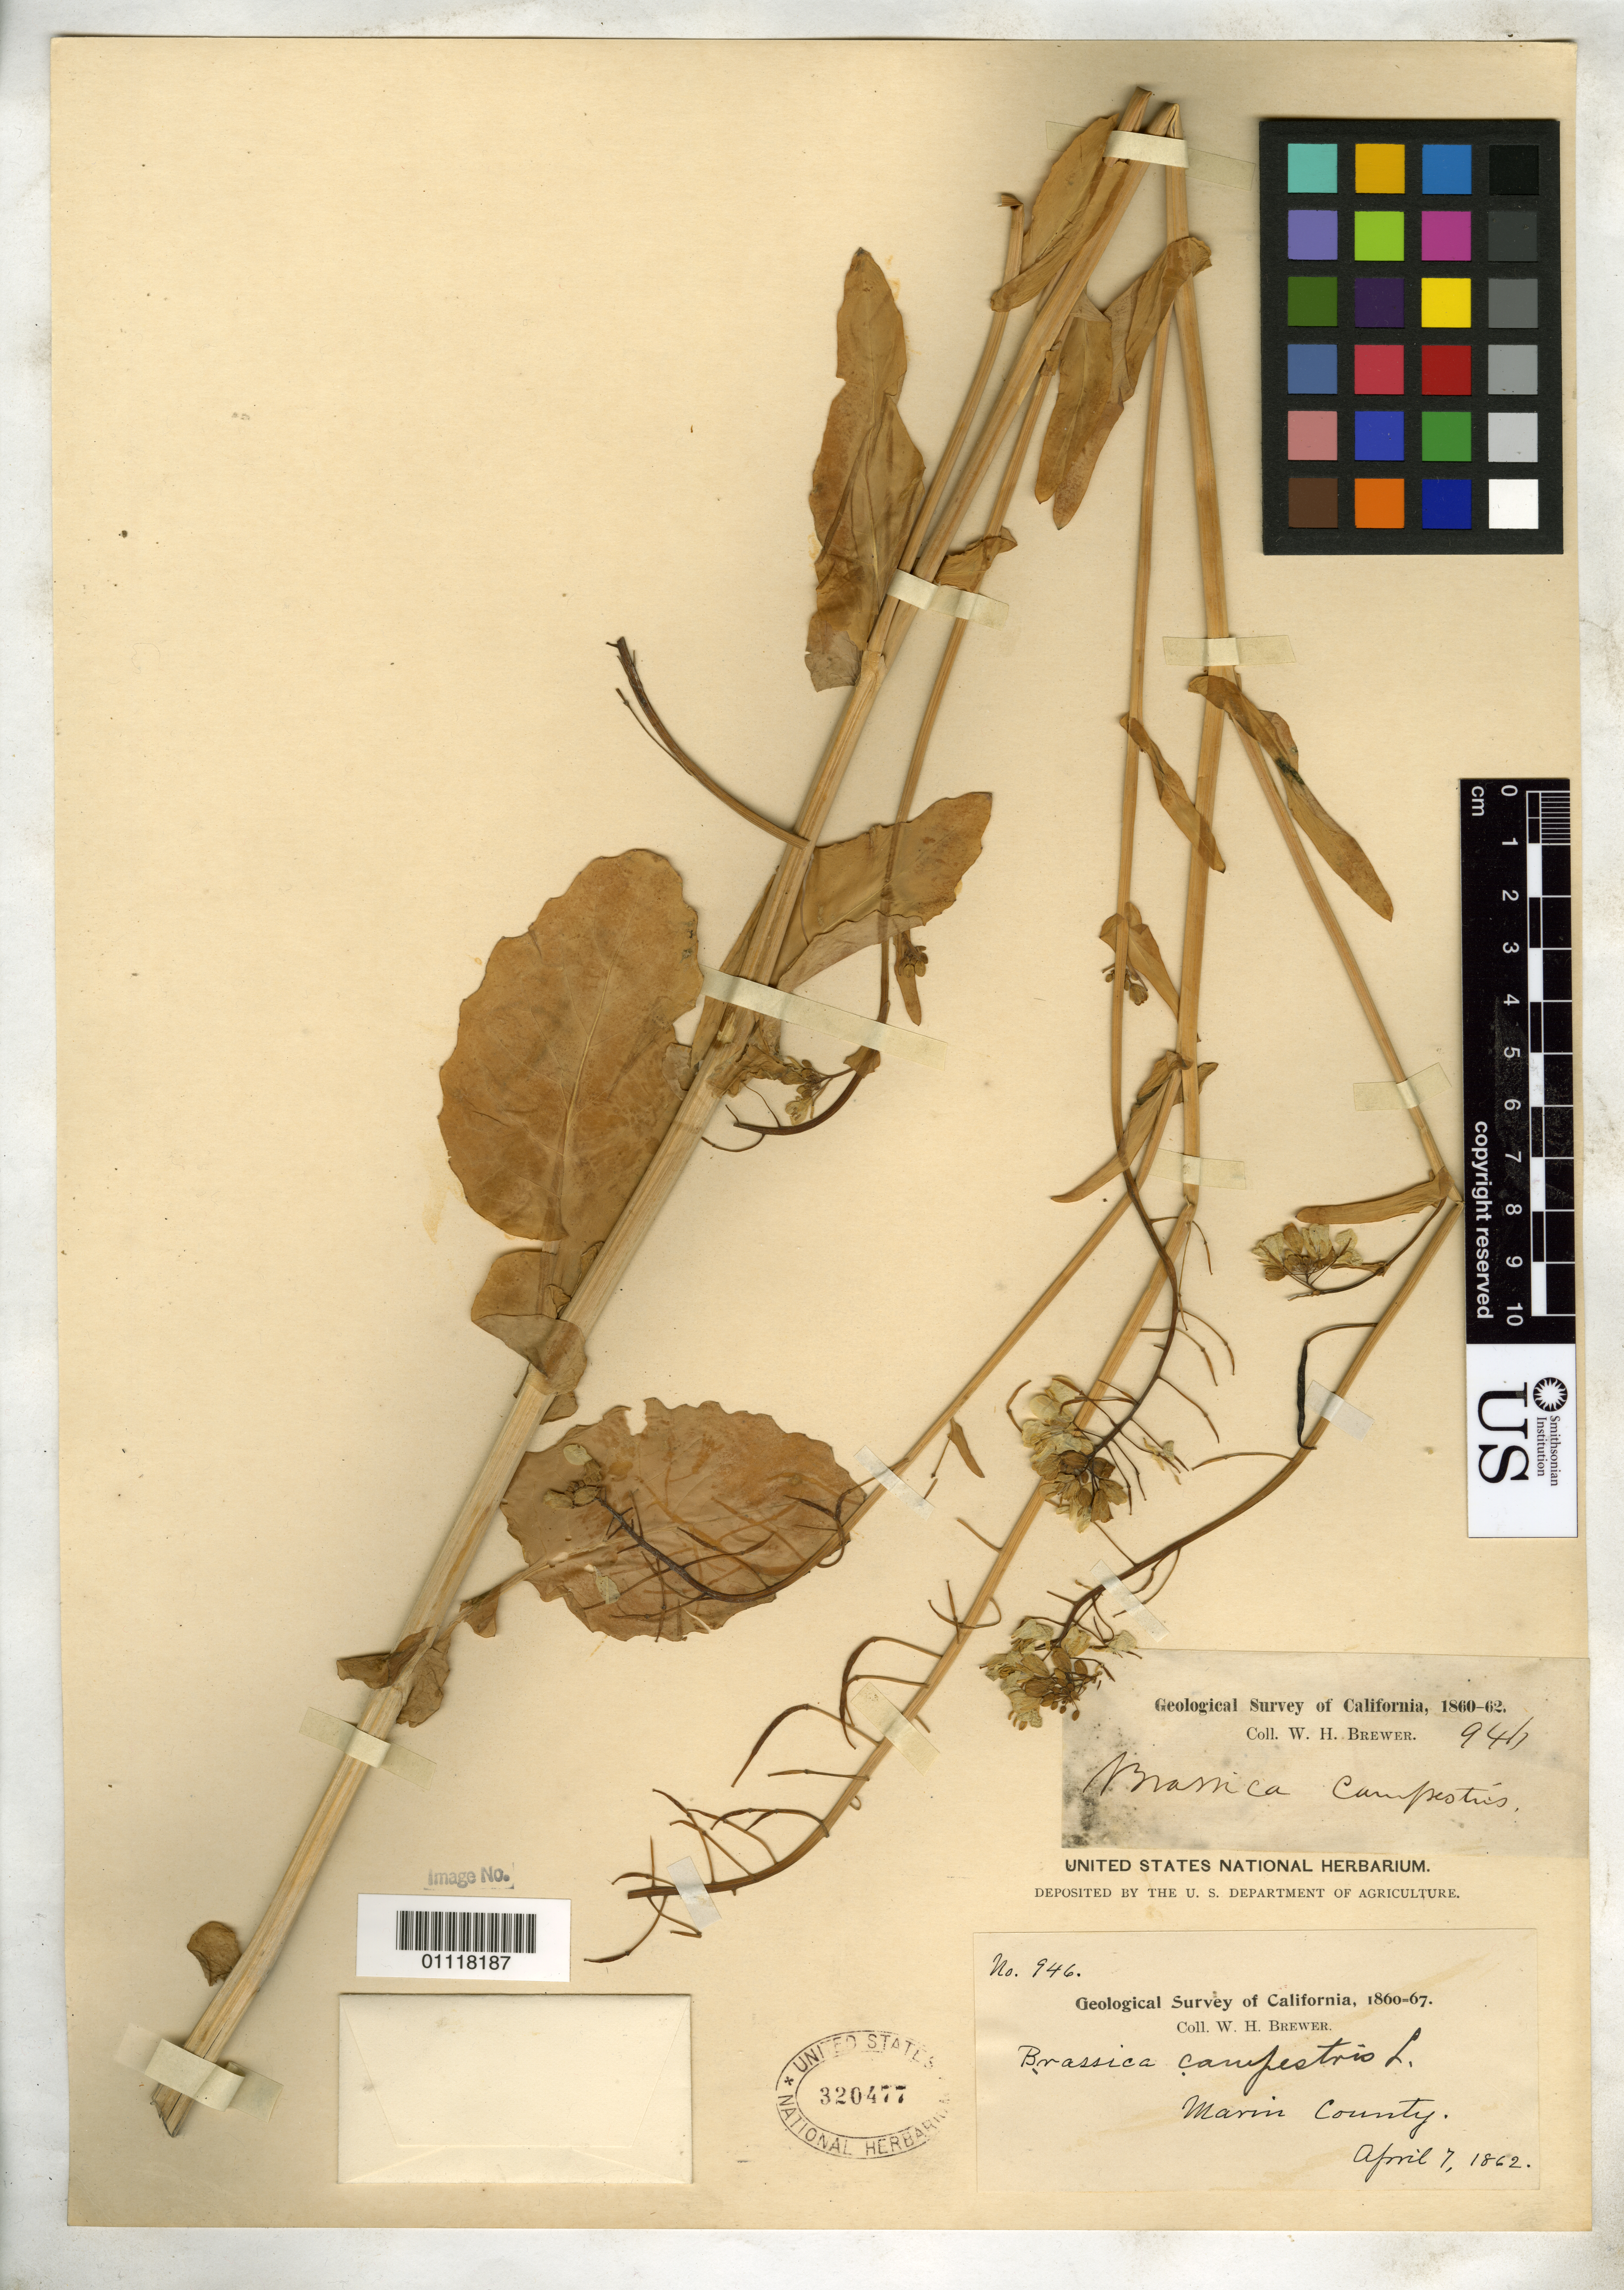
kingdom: Plantae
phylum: Tracheophyta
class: Magnoliopsida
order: Brassicales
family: Brassicaceae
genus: Brassica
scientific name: Brassica campestris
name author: L.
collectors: W. H. Brewer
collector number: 946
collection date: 1862-04-07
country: United States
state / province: California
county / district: Marin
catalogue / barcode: US 320477